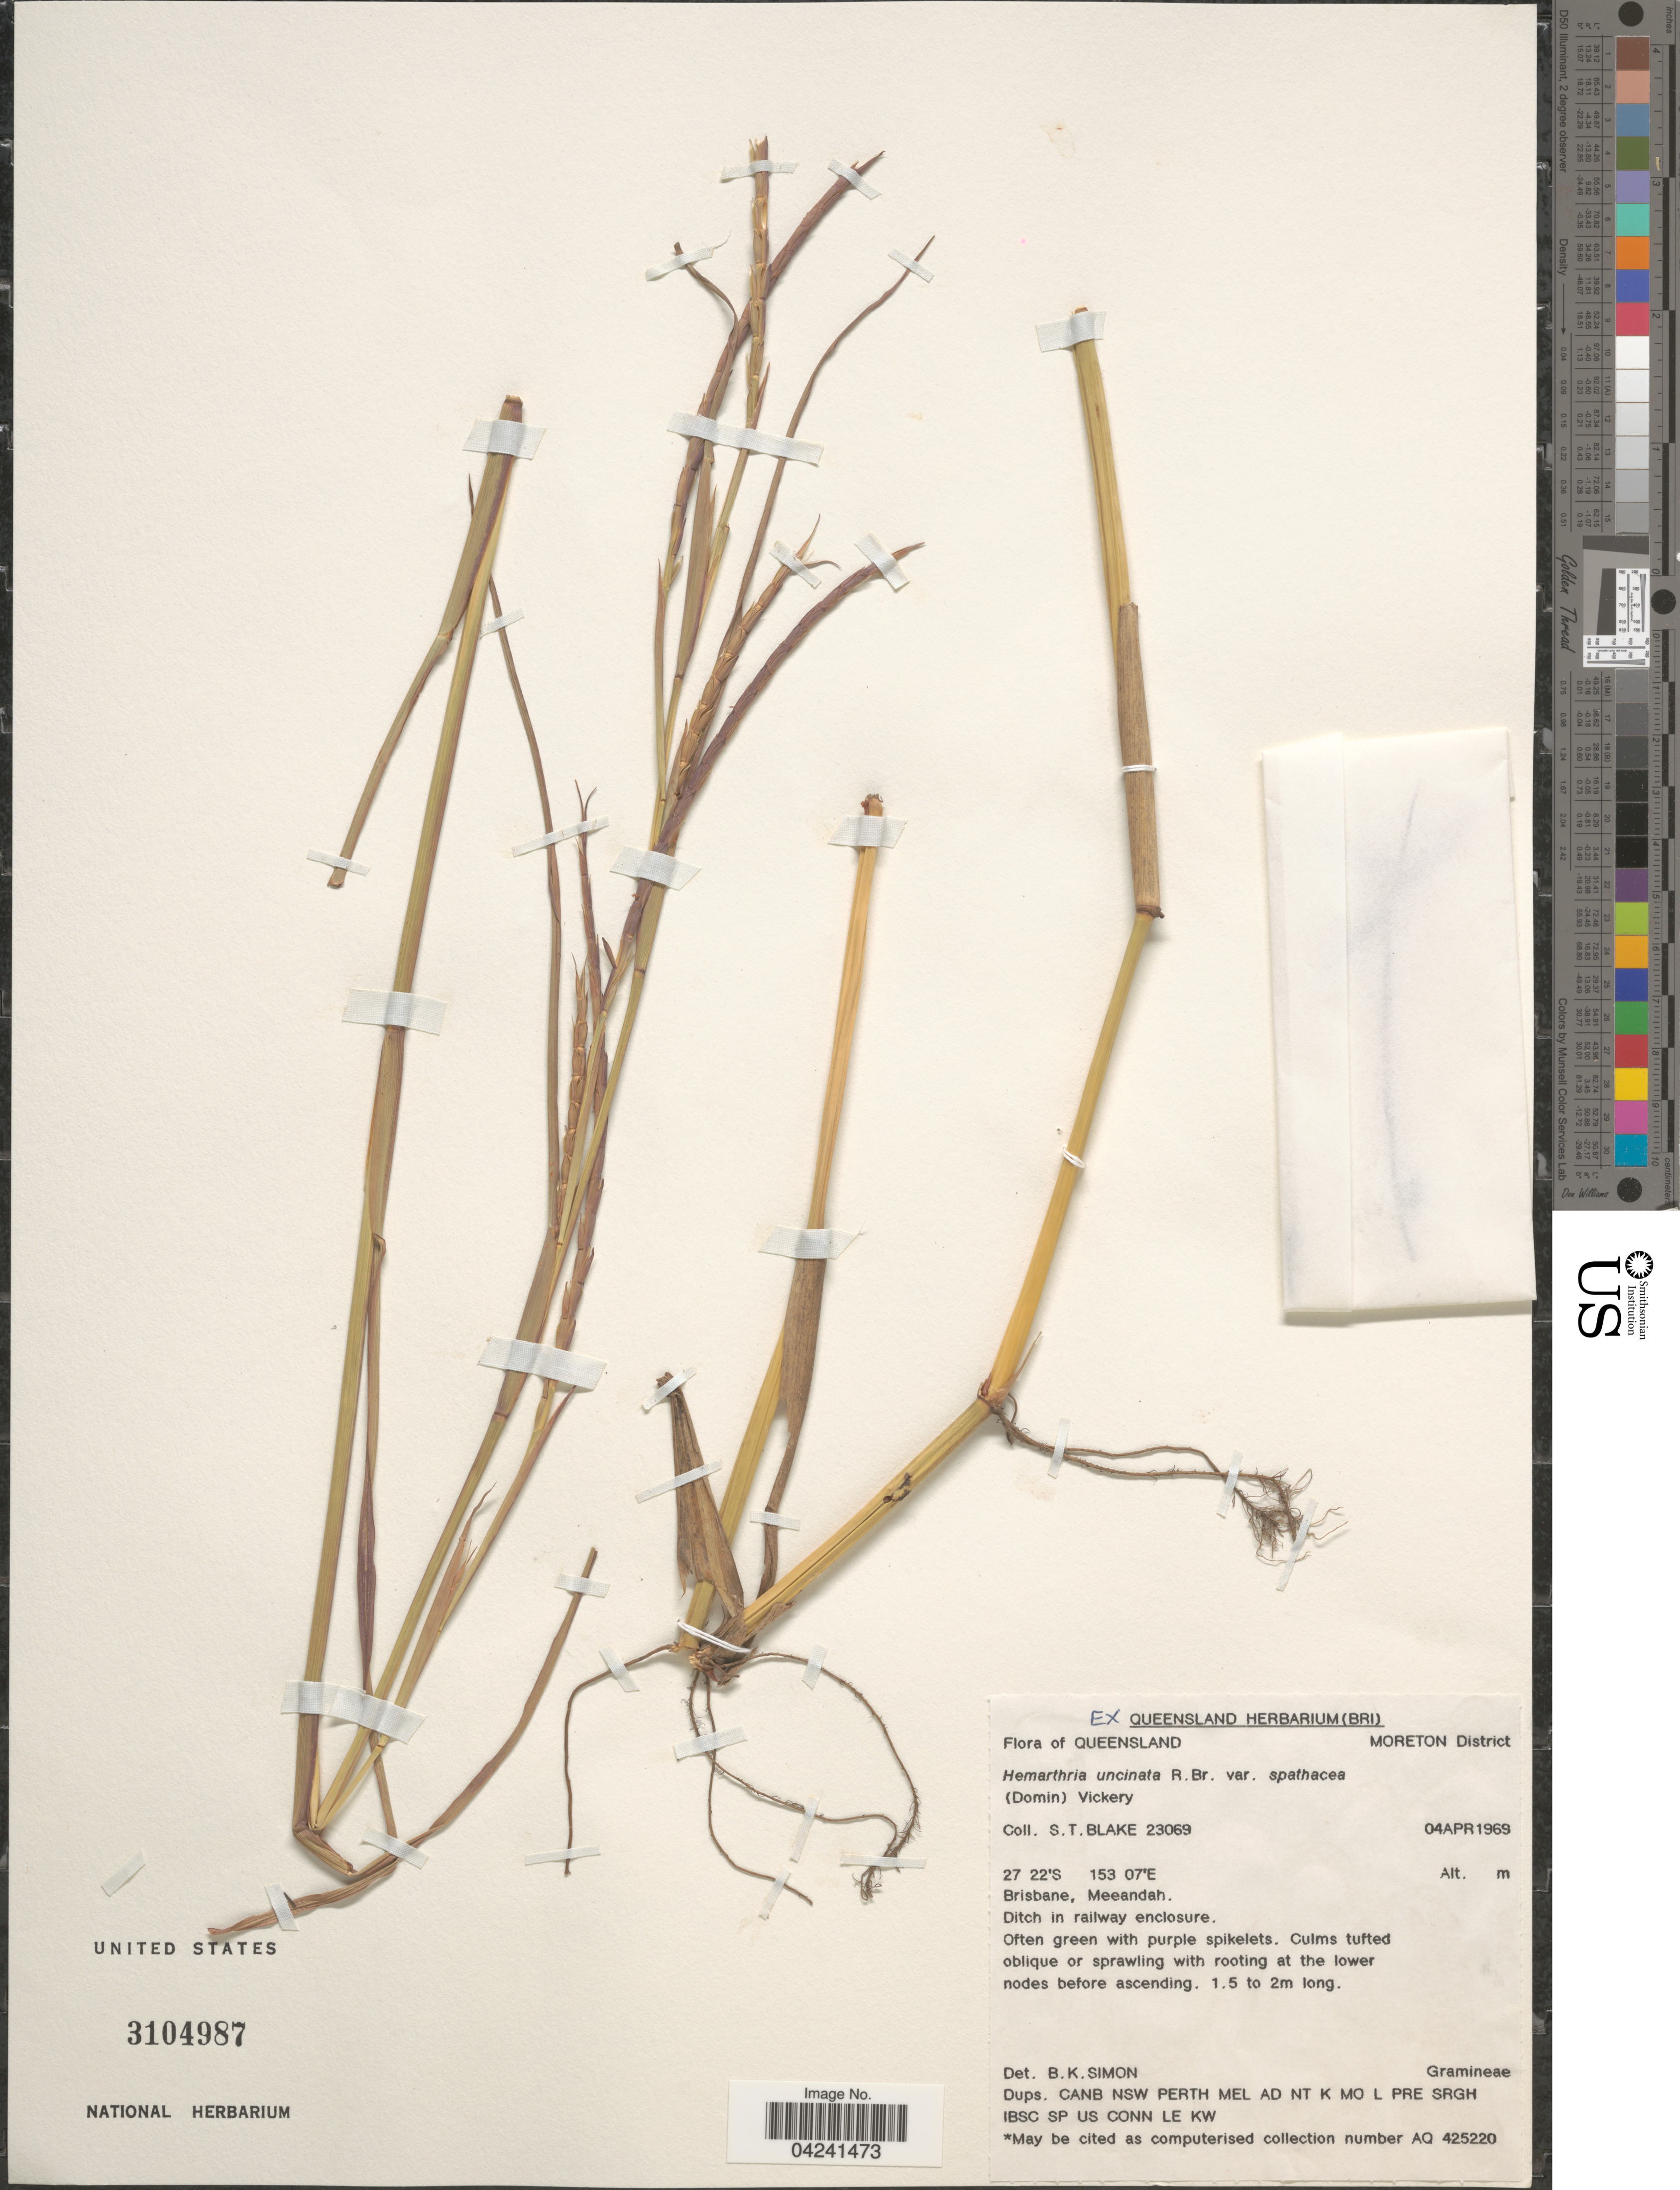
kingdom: Plantae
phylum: Tracheophyta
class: Liliopsida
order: Poales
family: Poaceae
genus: Hemarthria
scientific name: Hemarthria uncinata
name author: R. Br.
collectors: S. T. Blake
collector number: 23069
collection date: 1969-04-04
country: Australia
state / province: Queensland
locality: Moreton District. Brisbane, Meeandah.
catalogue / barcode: US 3104987